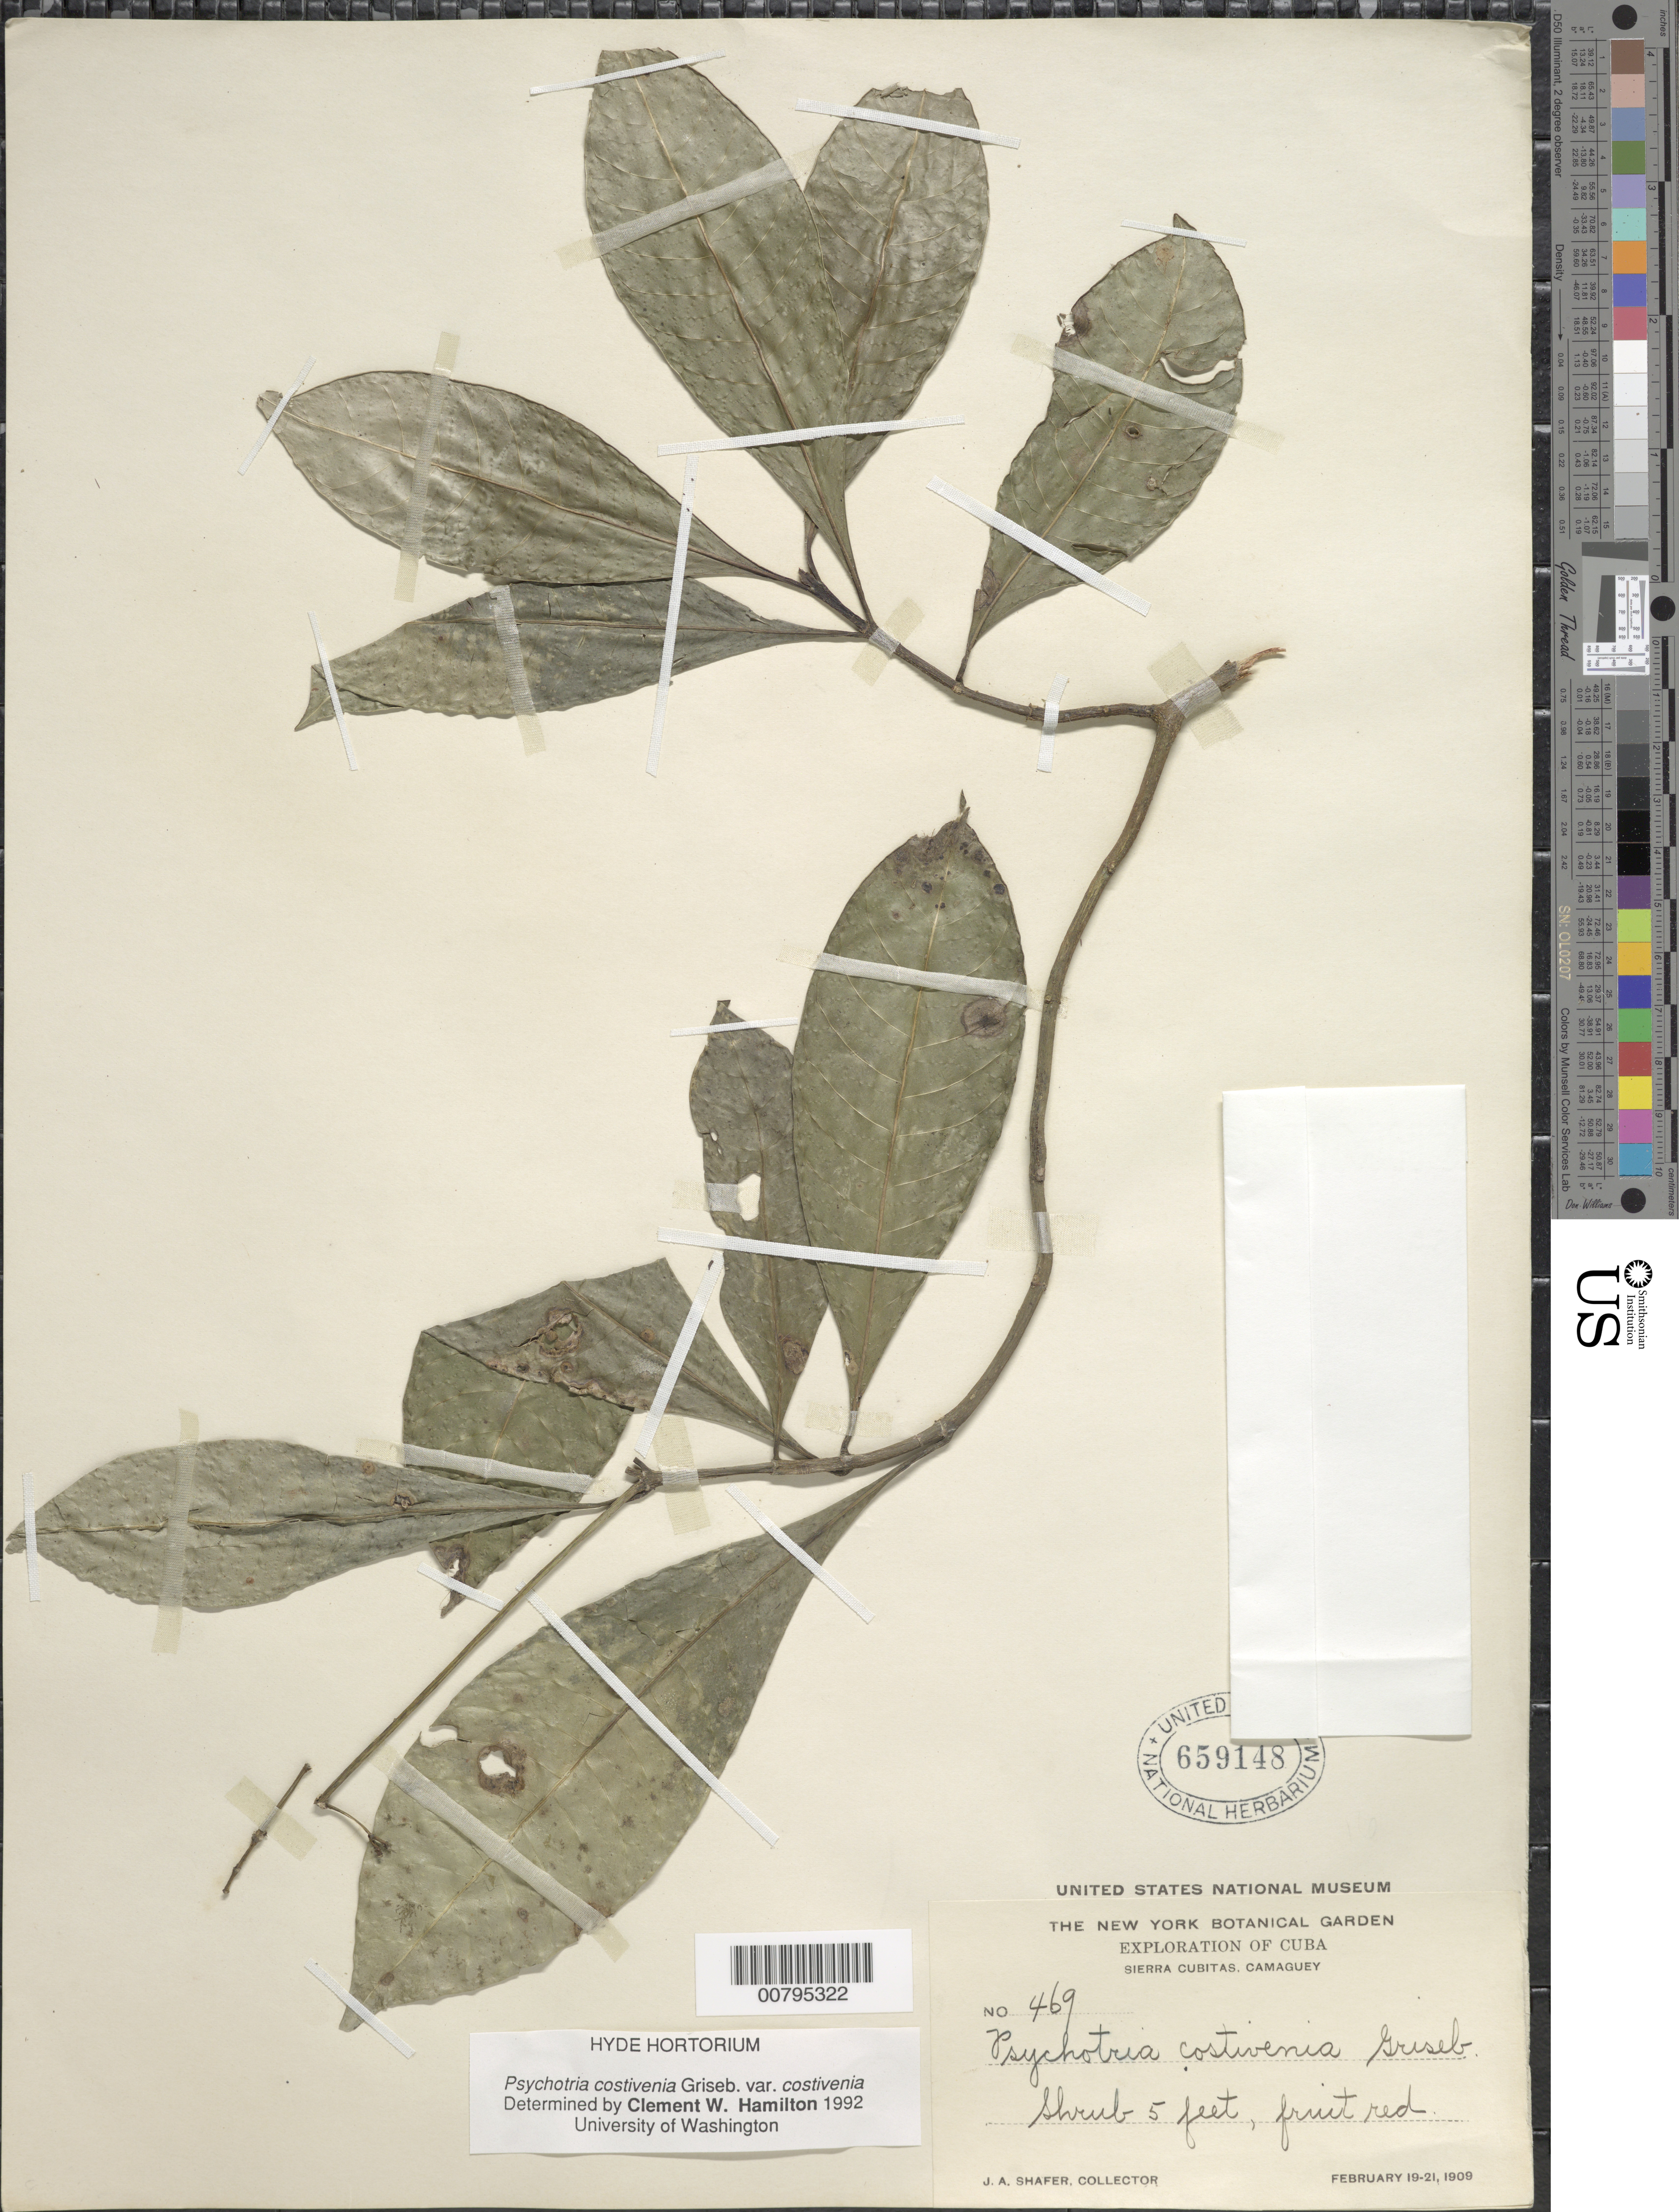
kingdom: Plantae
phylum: Tracheophyta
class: Magnoliopsida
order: Gentianales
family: Rubiaceae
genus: Psychotria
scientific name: Psychotria costivenia var. costivenia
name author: Griseb.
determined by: Hamilton, C. W.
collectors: J. A. Shafer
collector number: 469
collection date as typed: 19 Feb 1909 to 21 Feb 1909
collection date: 1909-02-19/1909-02-21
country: Cuba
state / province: Camaguey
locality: Sierra Cubitas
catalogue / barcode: US 659148